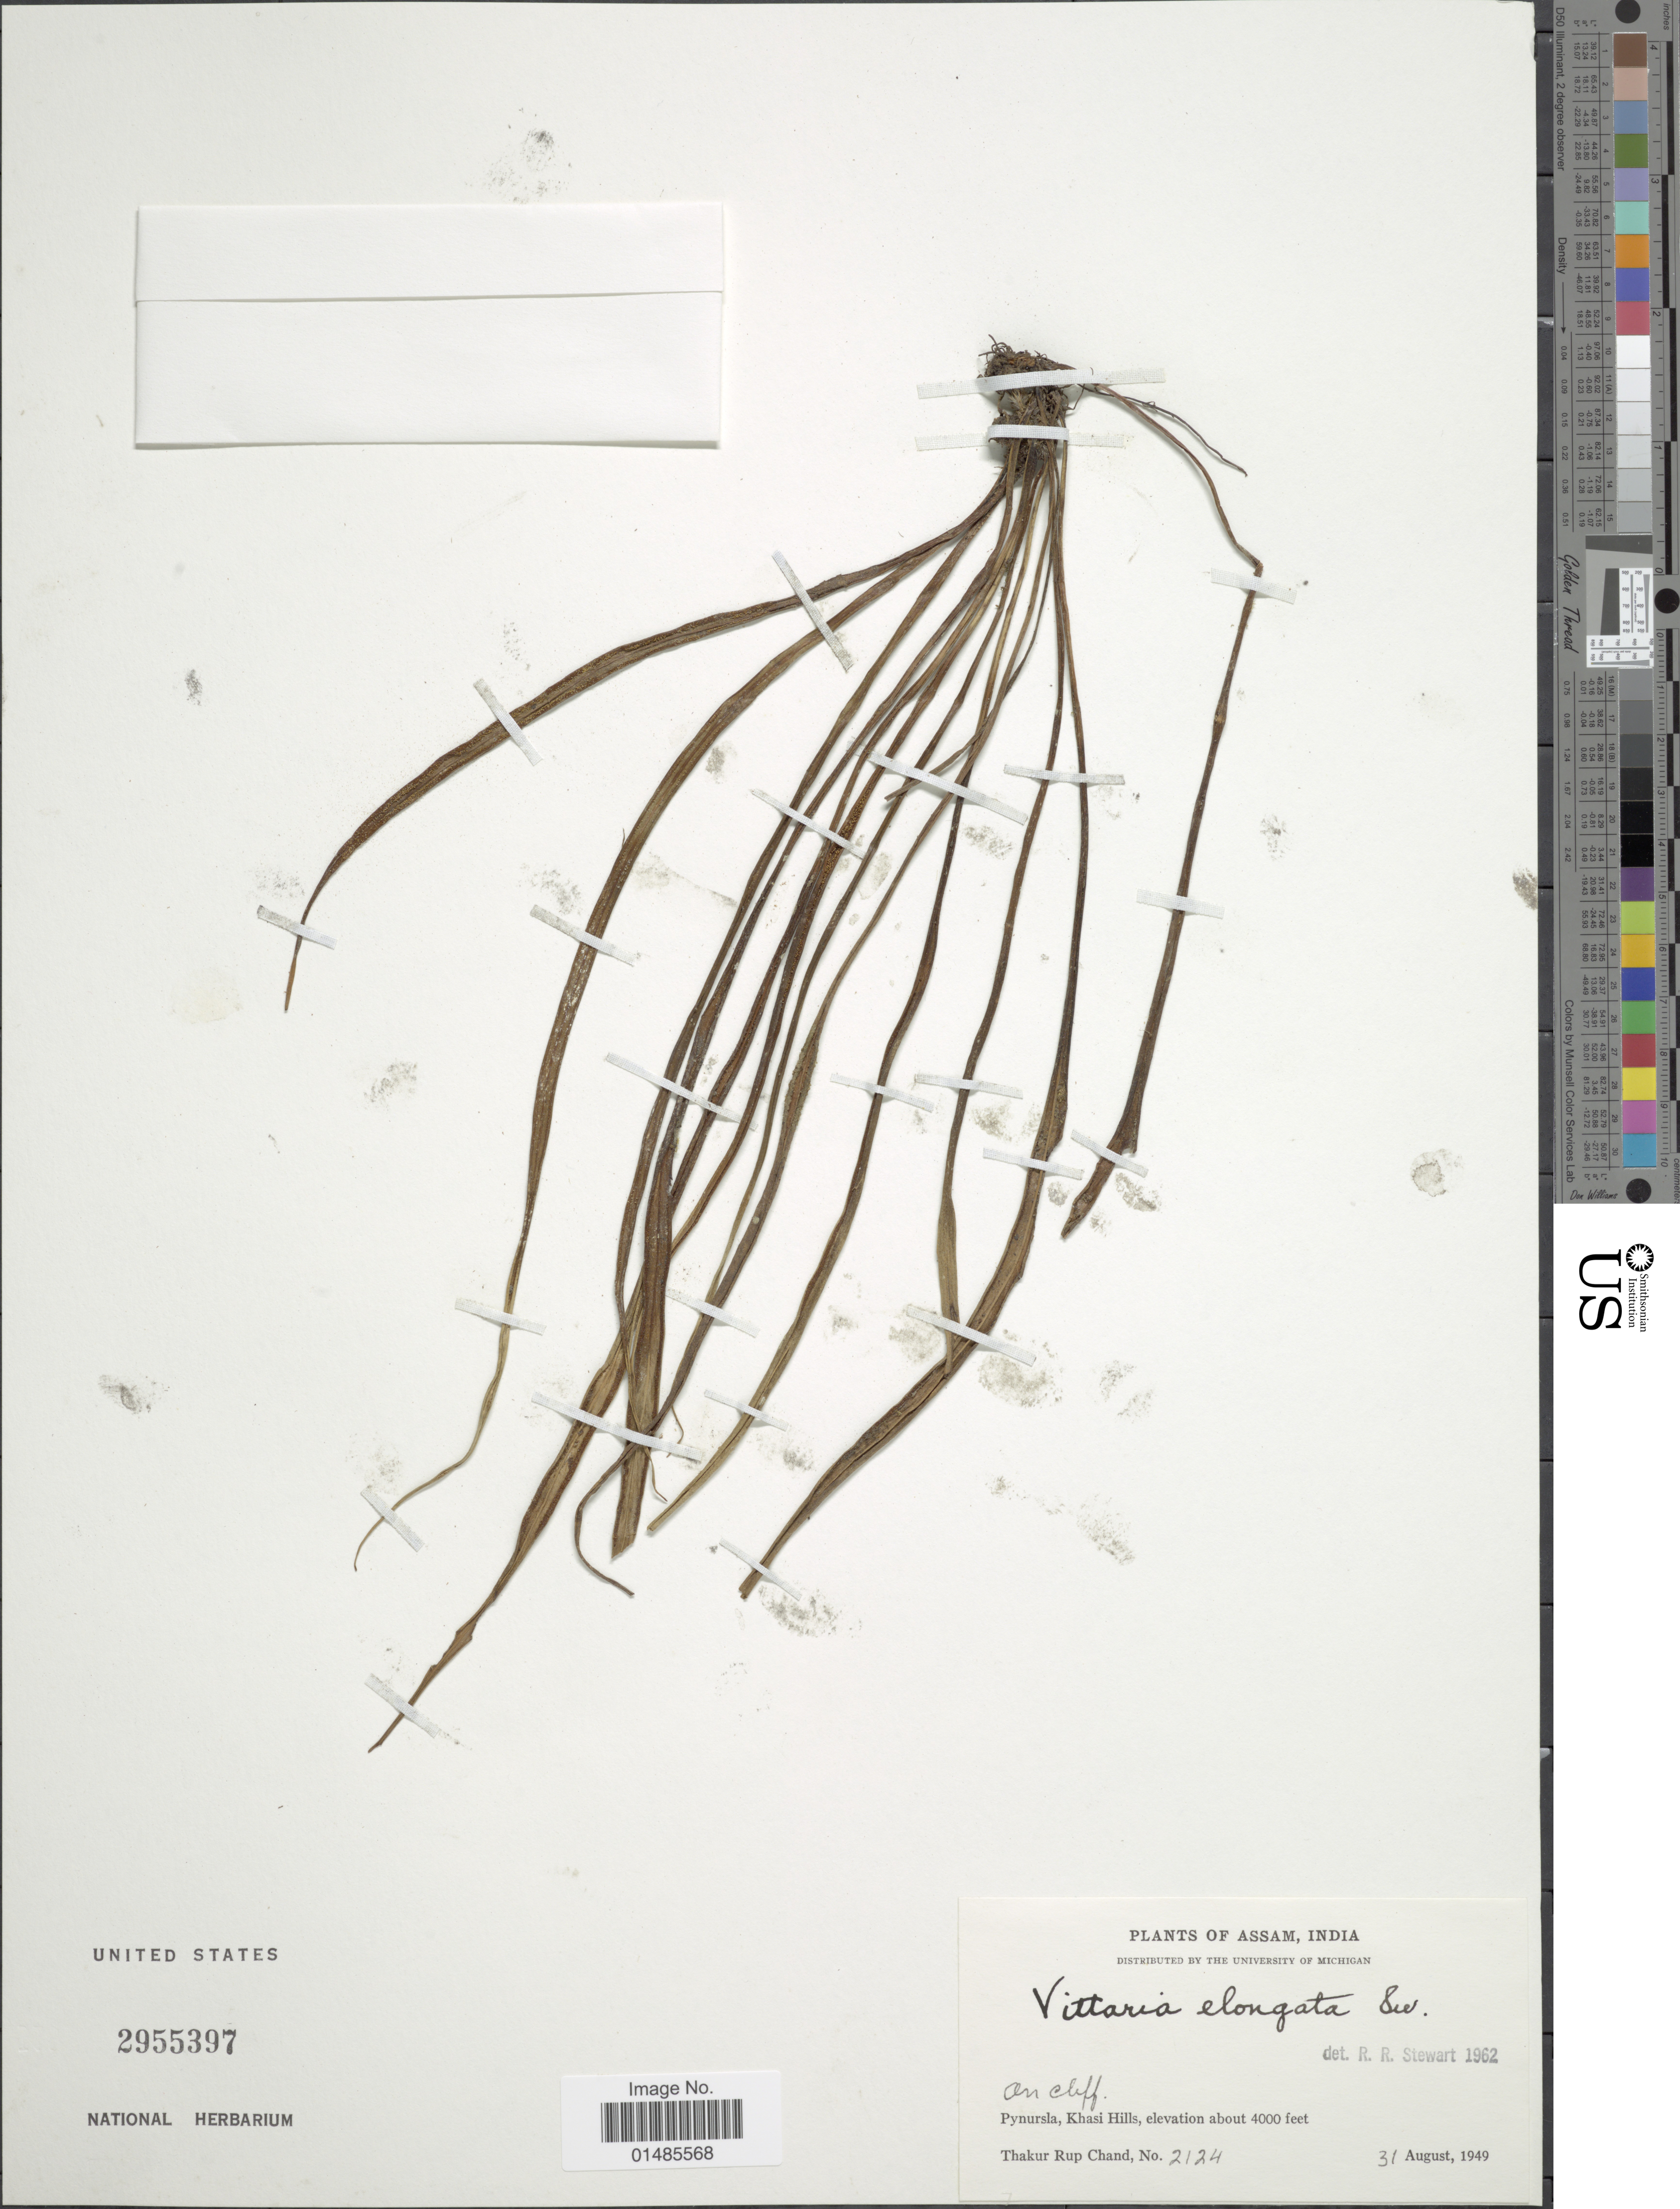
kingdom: Plantae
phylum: Tracheophyta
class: Polypodiopsida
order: Polypodiales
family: Pteridaceae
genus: Haplopteris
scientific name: Haplopteris elongata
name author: (Sw.) Crane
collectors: T. R. Chand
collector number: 2124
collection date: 1949-08-31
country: India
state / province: Meghalaya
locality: Pynursla, Khasi Hills.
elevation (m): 1219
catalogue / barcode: US 2955397